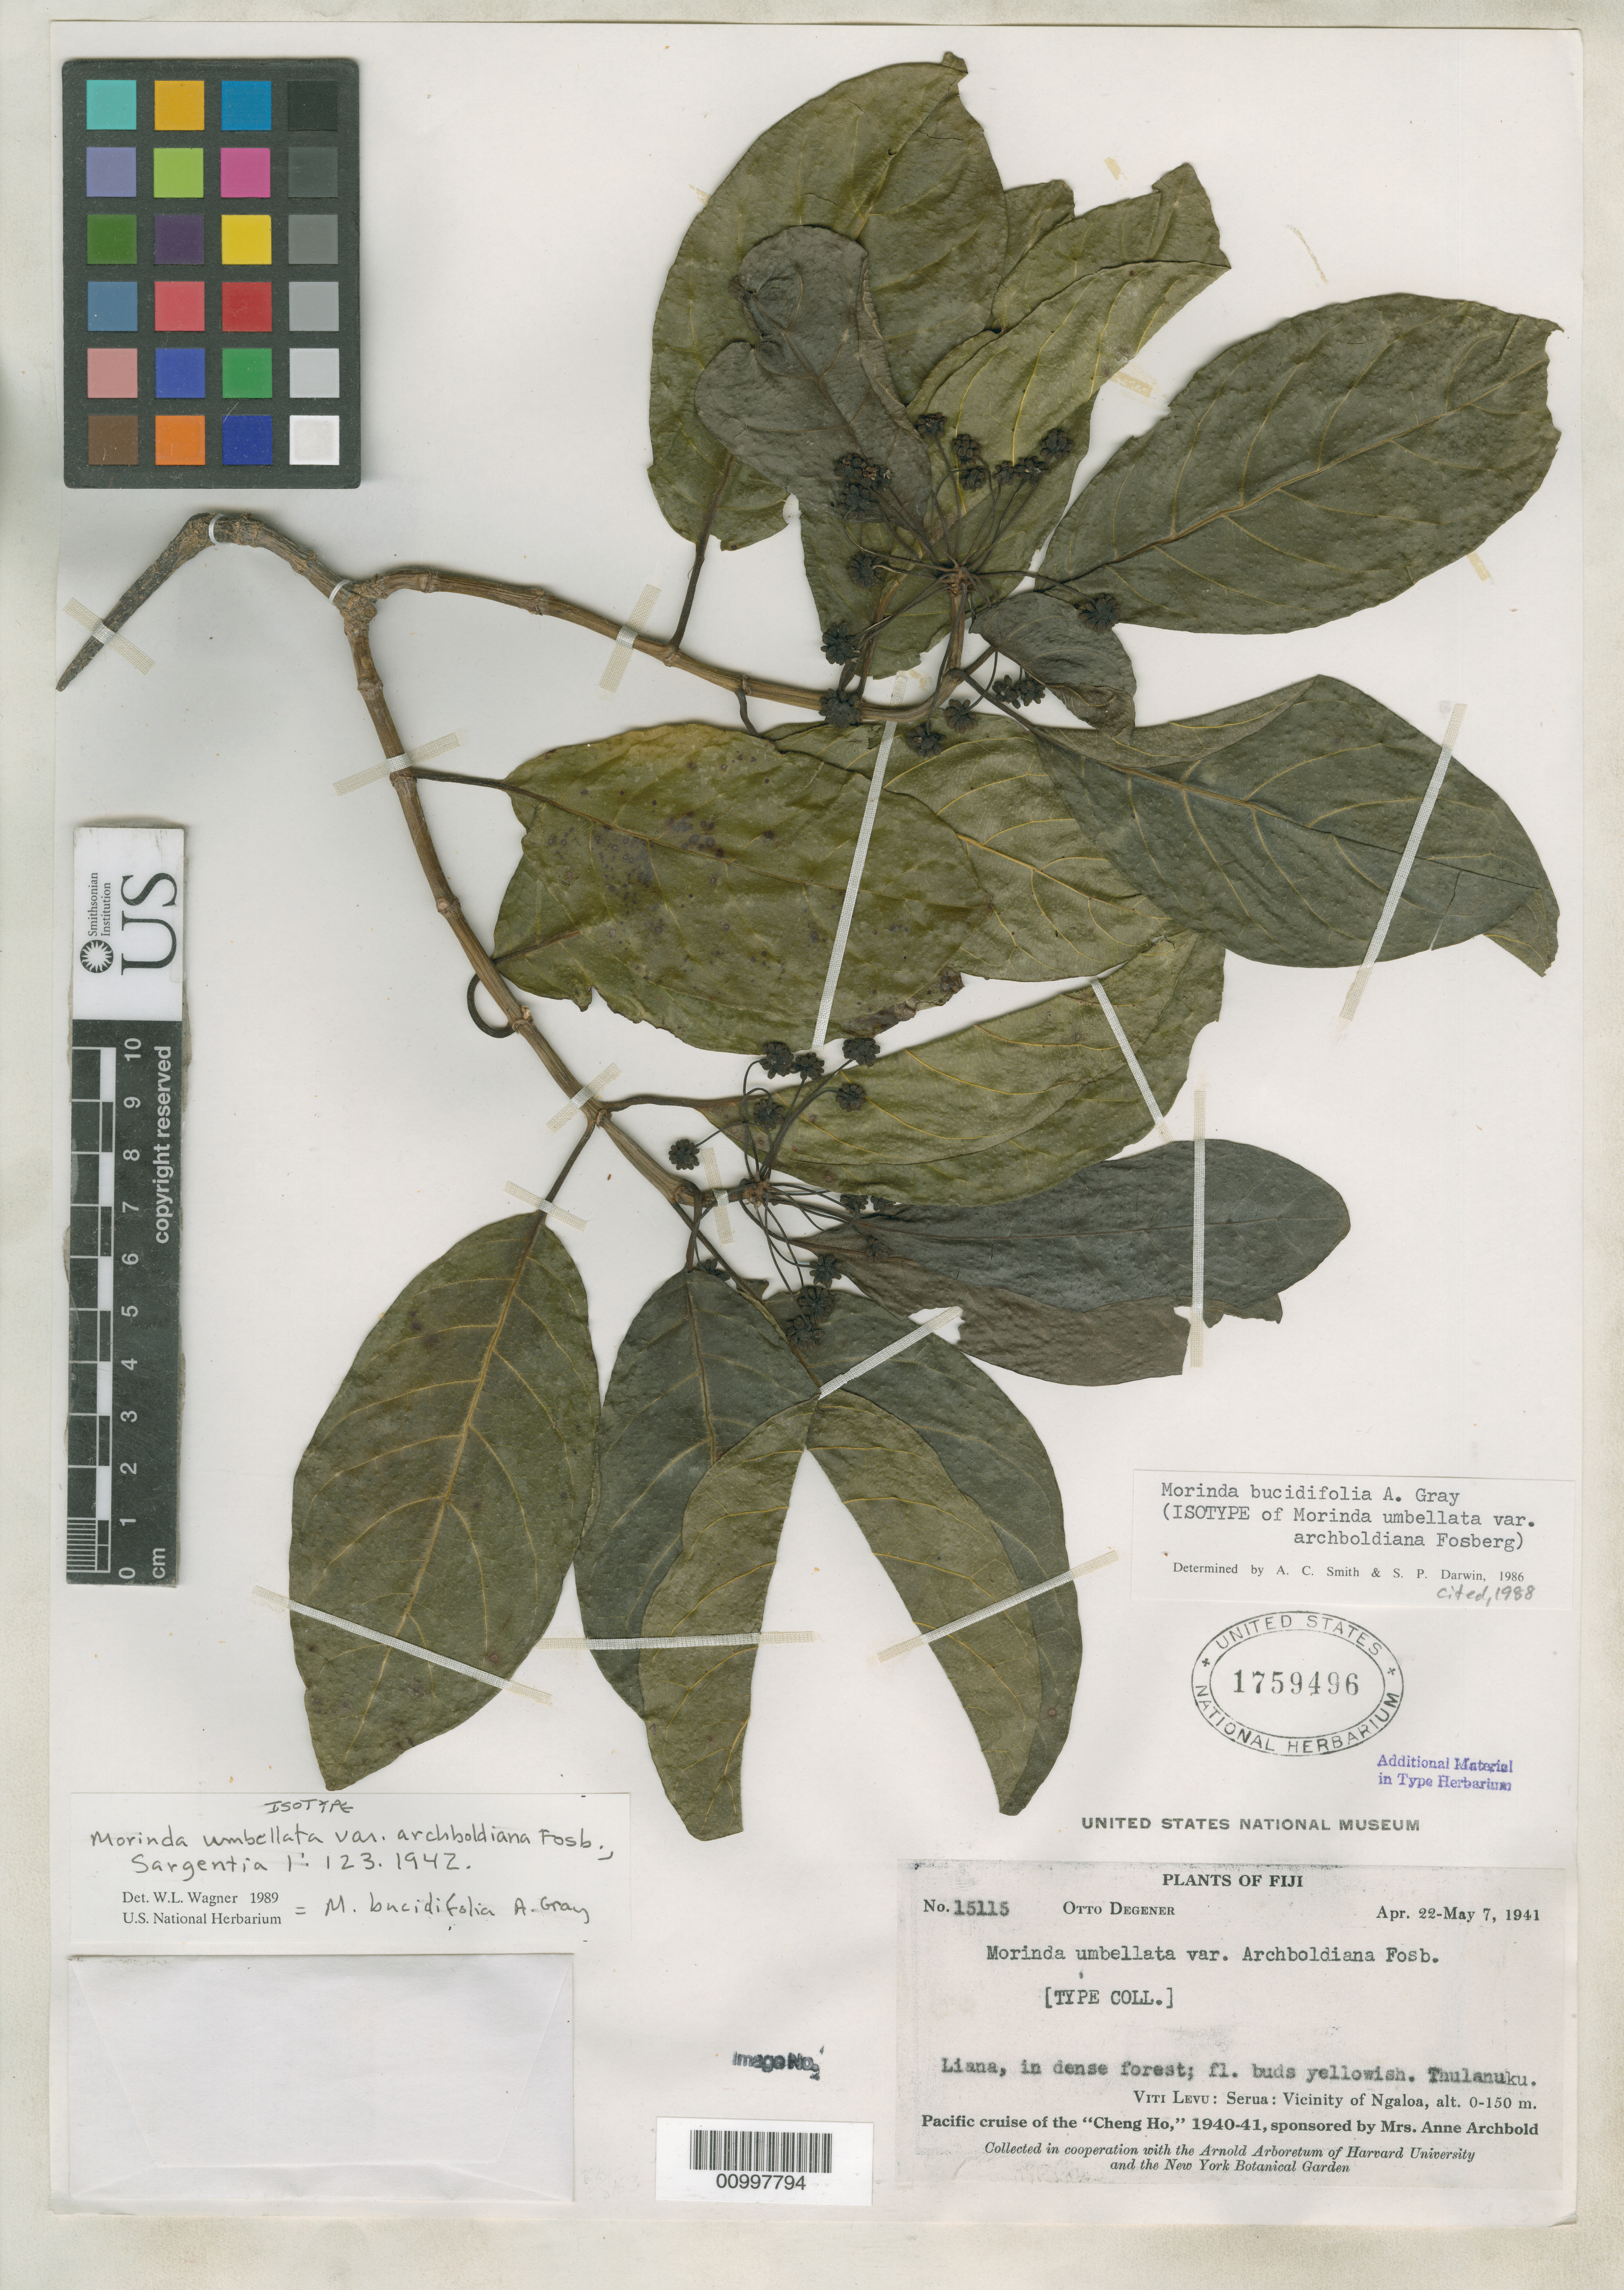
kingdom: Plantae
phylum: Tracheophyta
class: Magnoliopsida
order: Gentianales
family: Rubiaceae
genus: Morinda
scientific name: Morinda umbellata var. archboldiana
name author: Fosberg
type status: Isotype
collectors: O. Degener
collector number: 15115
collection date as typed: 22 Apr 1941 to 07 May 1941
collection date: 1941-04-22/1941-05-07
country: Fiji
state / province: Western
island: Viti Levu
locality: Viti Levu: Serua: Vicinity of Ngaloa.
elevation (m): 0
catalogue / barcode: US 1759496